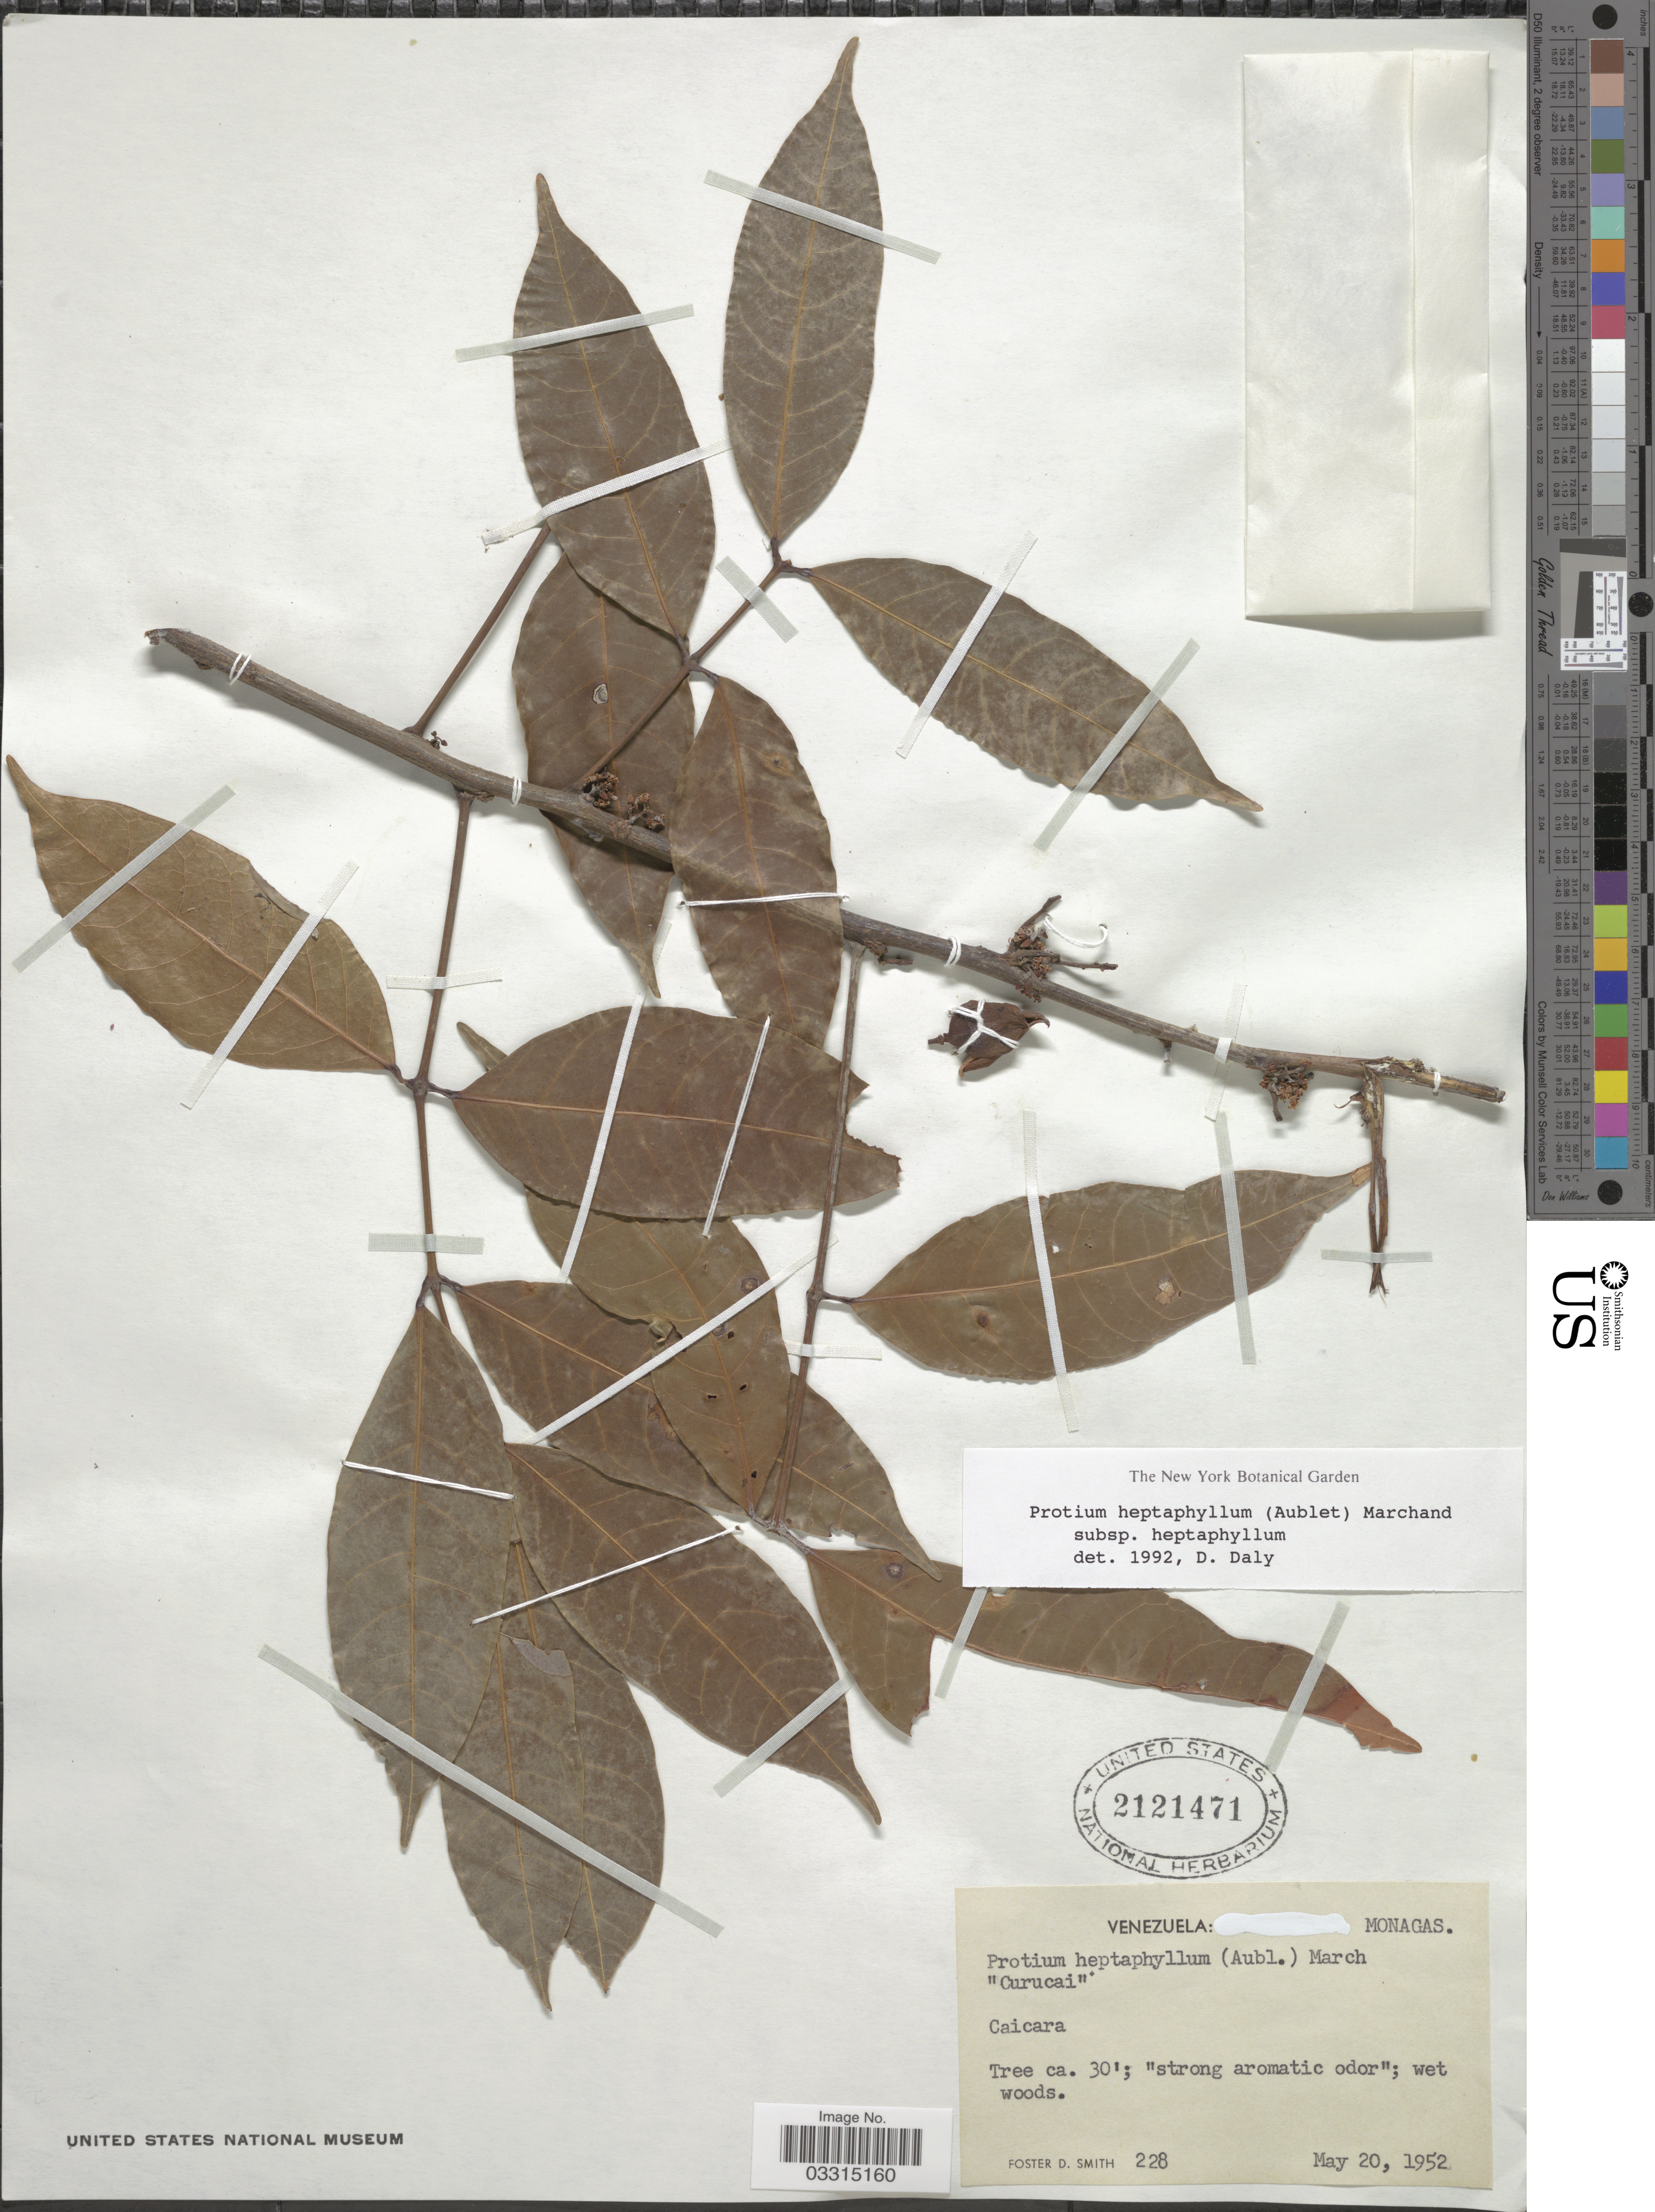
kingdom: Plantae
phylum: Tracheophyta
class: Magnoliopsida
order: Sapindales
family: Burseraceae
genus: Protium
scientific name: Protium heptaphyllum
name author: (Aubl.) Marchand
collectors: F. Smith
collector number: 228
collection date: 1952-05-20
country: Venezuela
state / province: Monagas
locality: Caicara.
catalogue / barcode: US 2121471